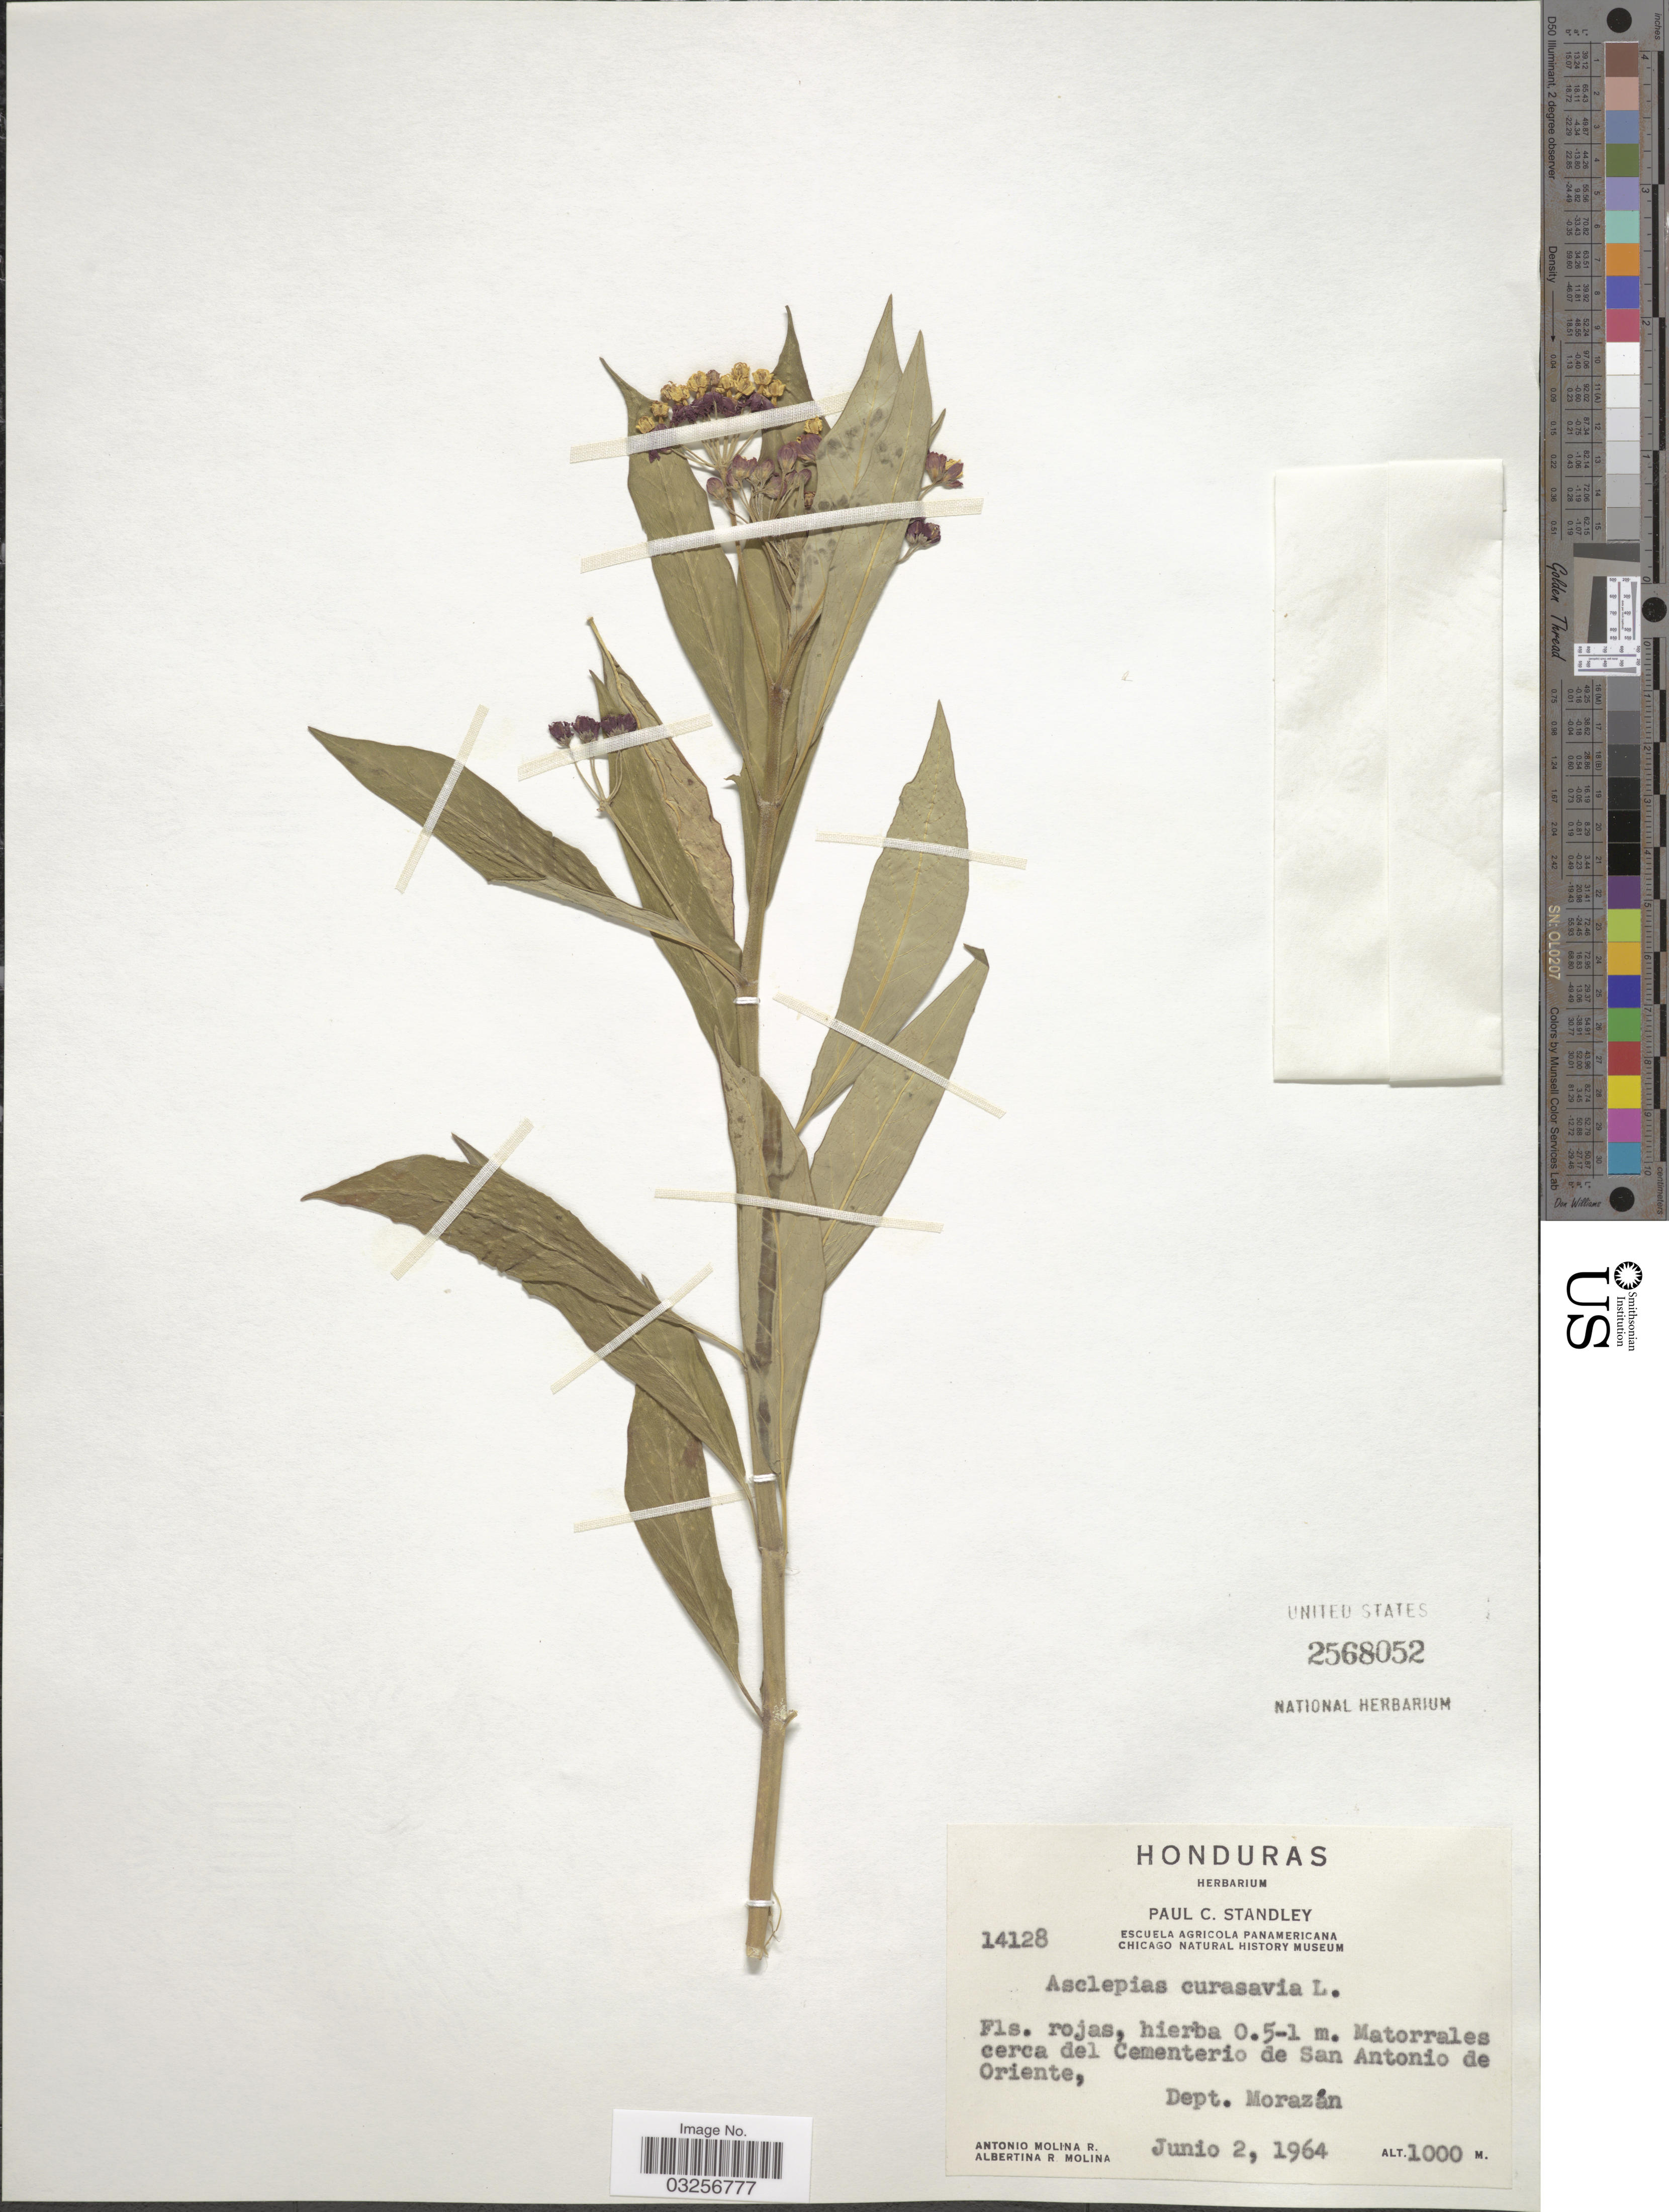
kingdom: Plantae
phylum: Tracheophyta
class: Magnoliopsida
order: Gentianales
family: Apocynaceae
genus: Asclepias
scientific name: Asclepias curassavica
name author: L.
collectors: A. Molina R. & A. R. Molina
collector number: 14128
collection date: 1964-06-02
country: Honduras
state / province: Fco. Morazán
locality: Matorrales cerca del Cementerio de San Antonio de Oriente, Dept. Morazán.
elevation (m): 1000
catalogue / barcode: US 2568052